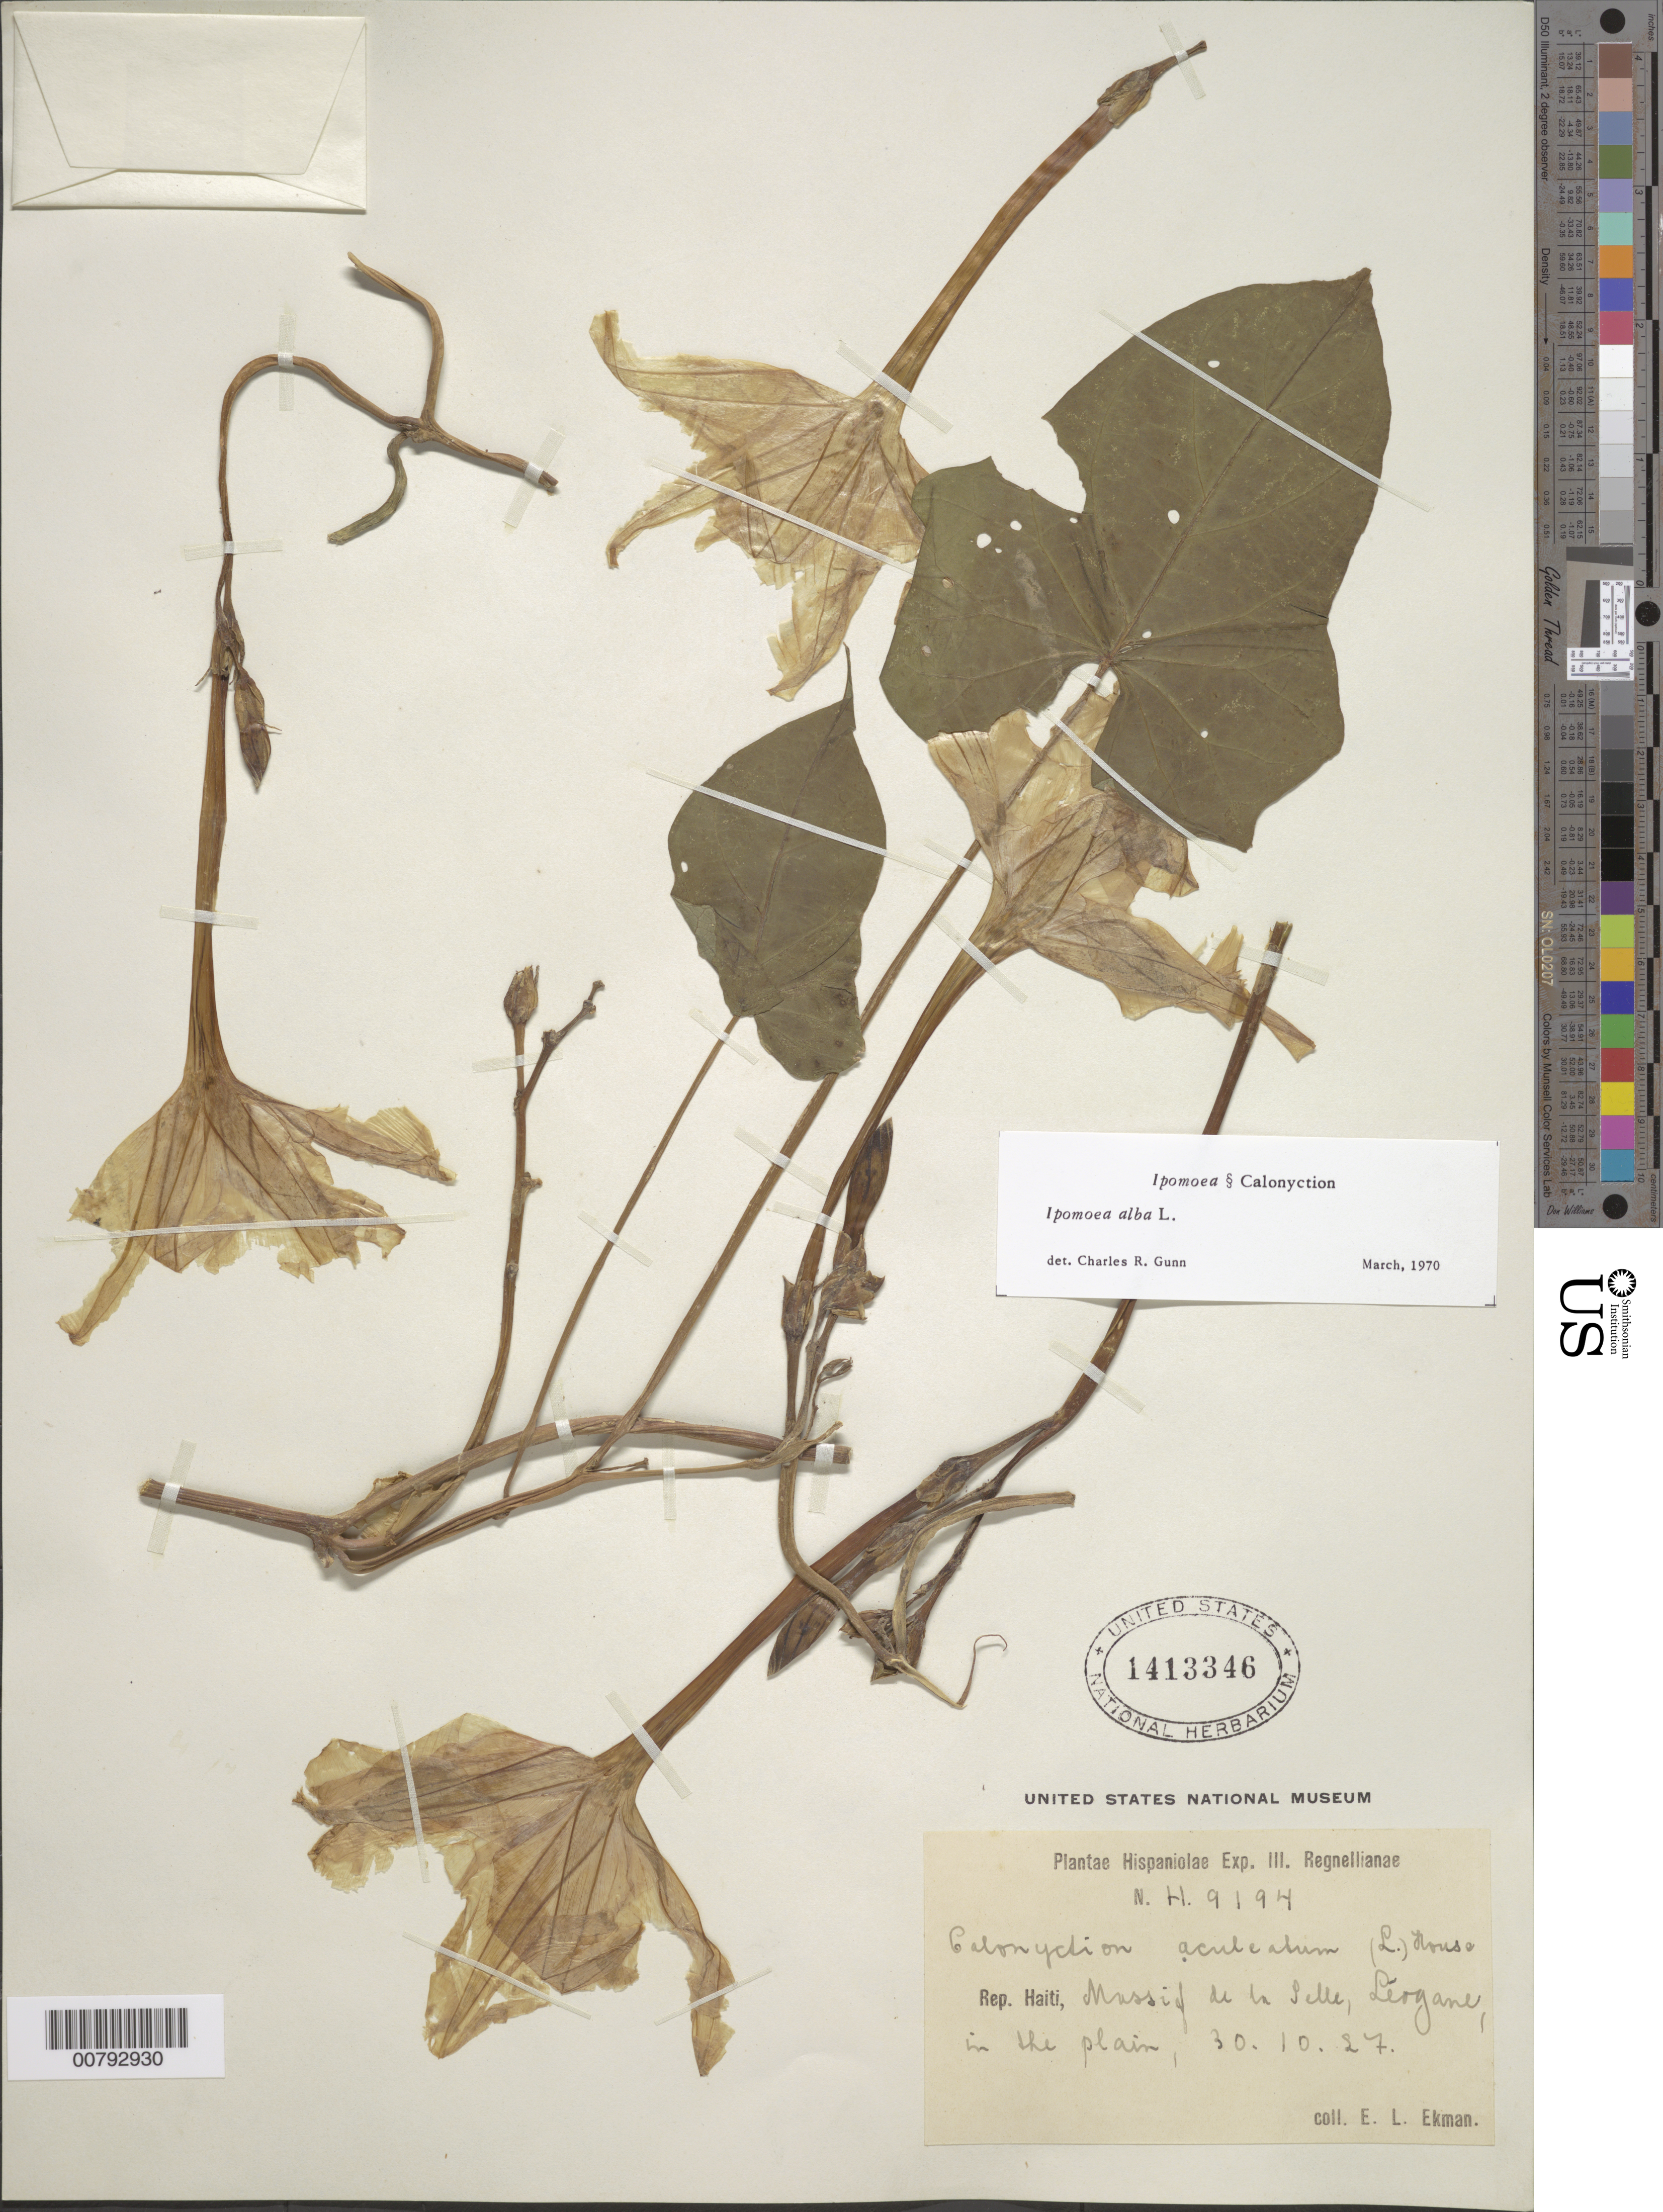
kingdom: Plantae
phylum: Tracheophyta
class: Magnoliopsida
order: Solanales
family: Convolvulaceae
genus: Ipomoea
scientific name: Ipomoea alba L.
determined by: Gunn, C. R., (BARC), United States Department of Agriculture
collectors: E. L. Ekman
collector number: H 9194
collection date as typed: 30 Oct 1927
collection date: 1927-10-30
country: Haiti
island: Hispaniola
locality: Massif de la Selle, Léogane.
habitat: In the plain.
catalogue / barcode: US 1413346